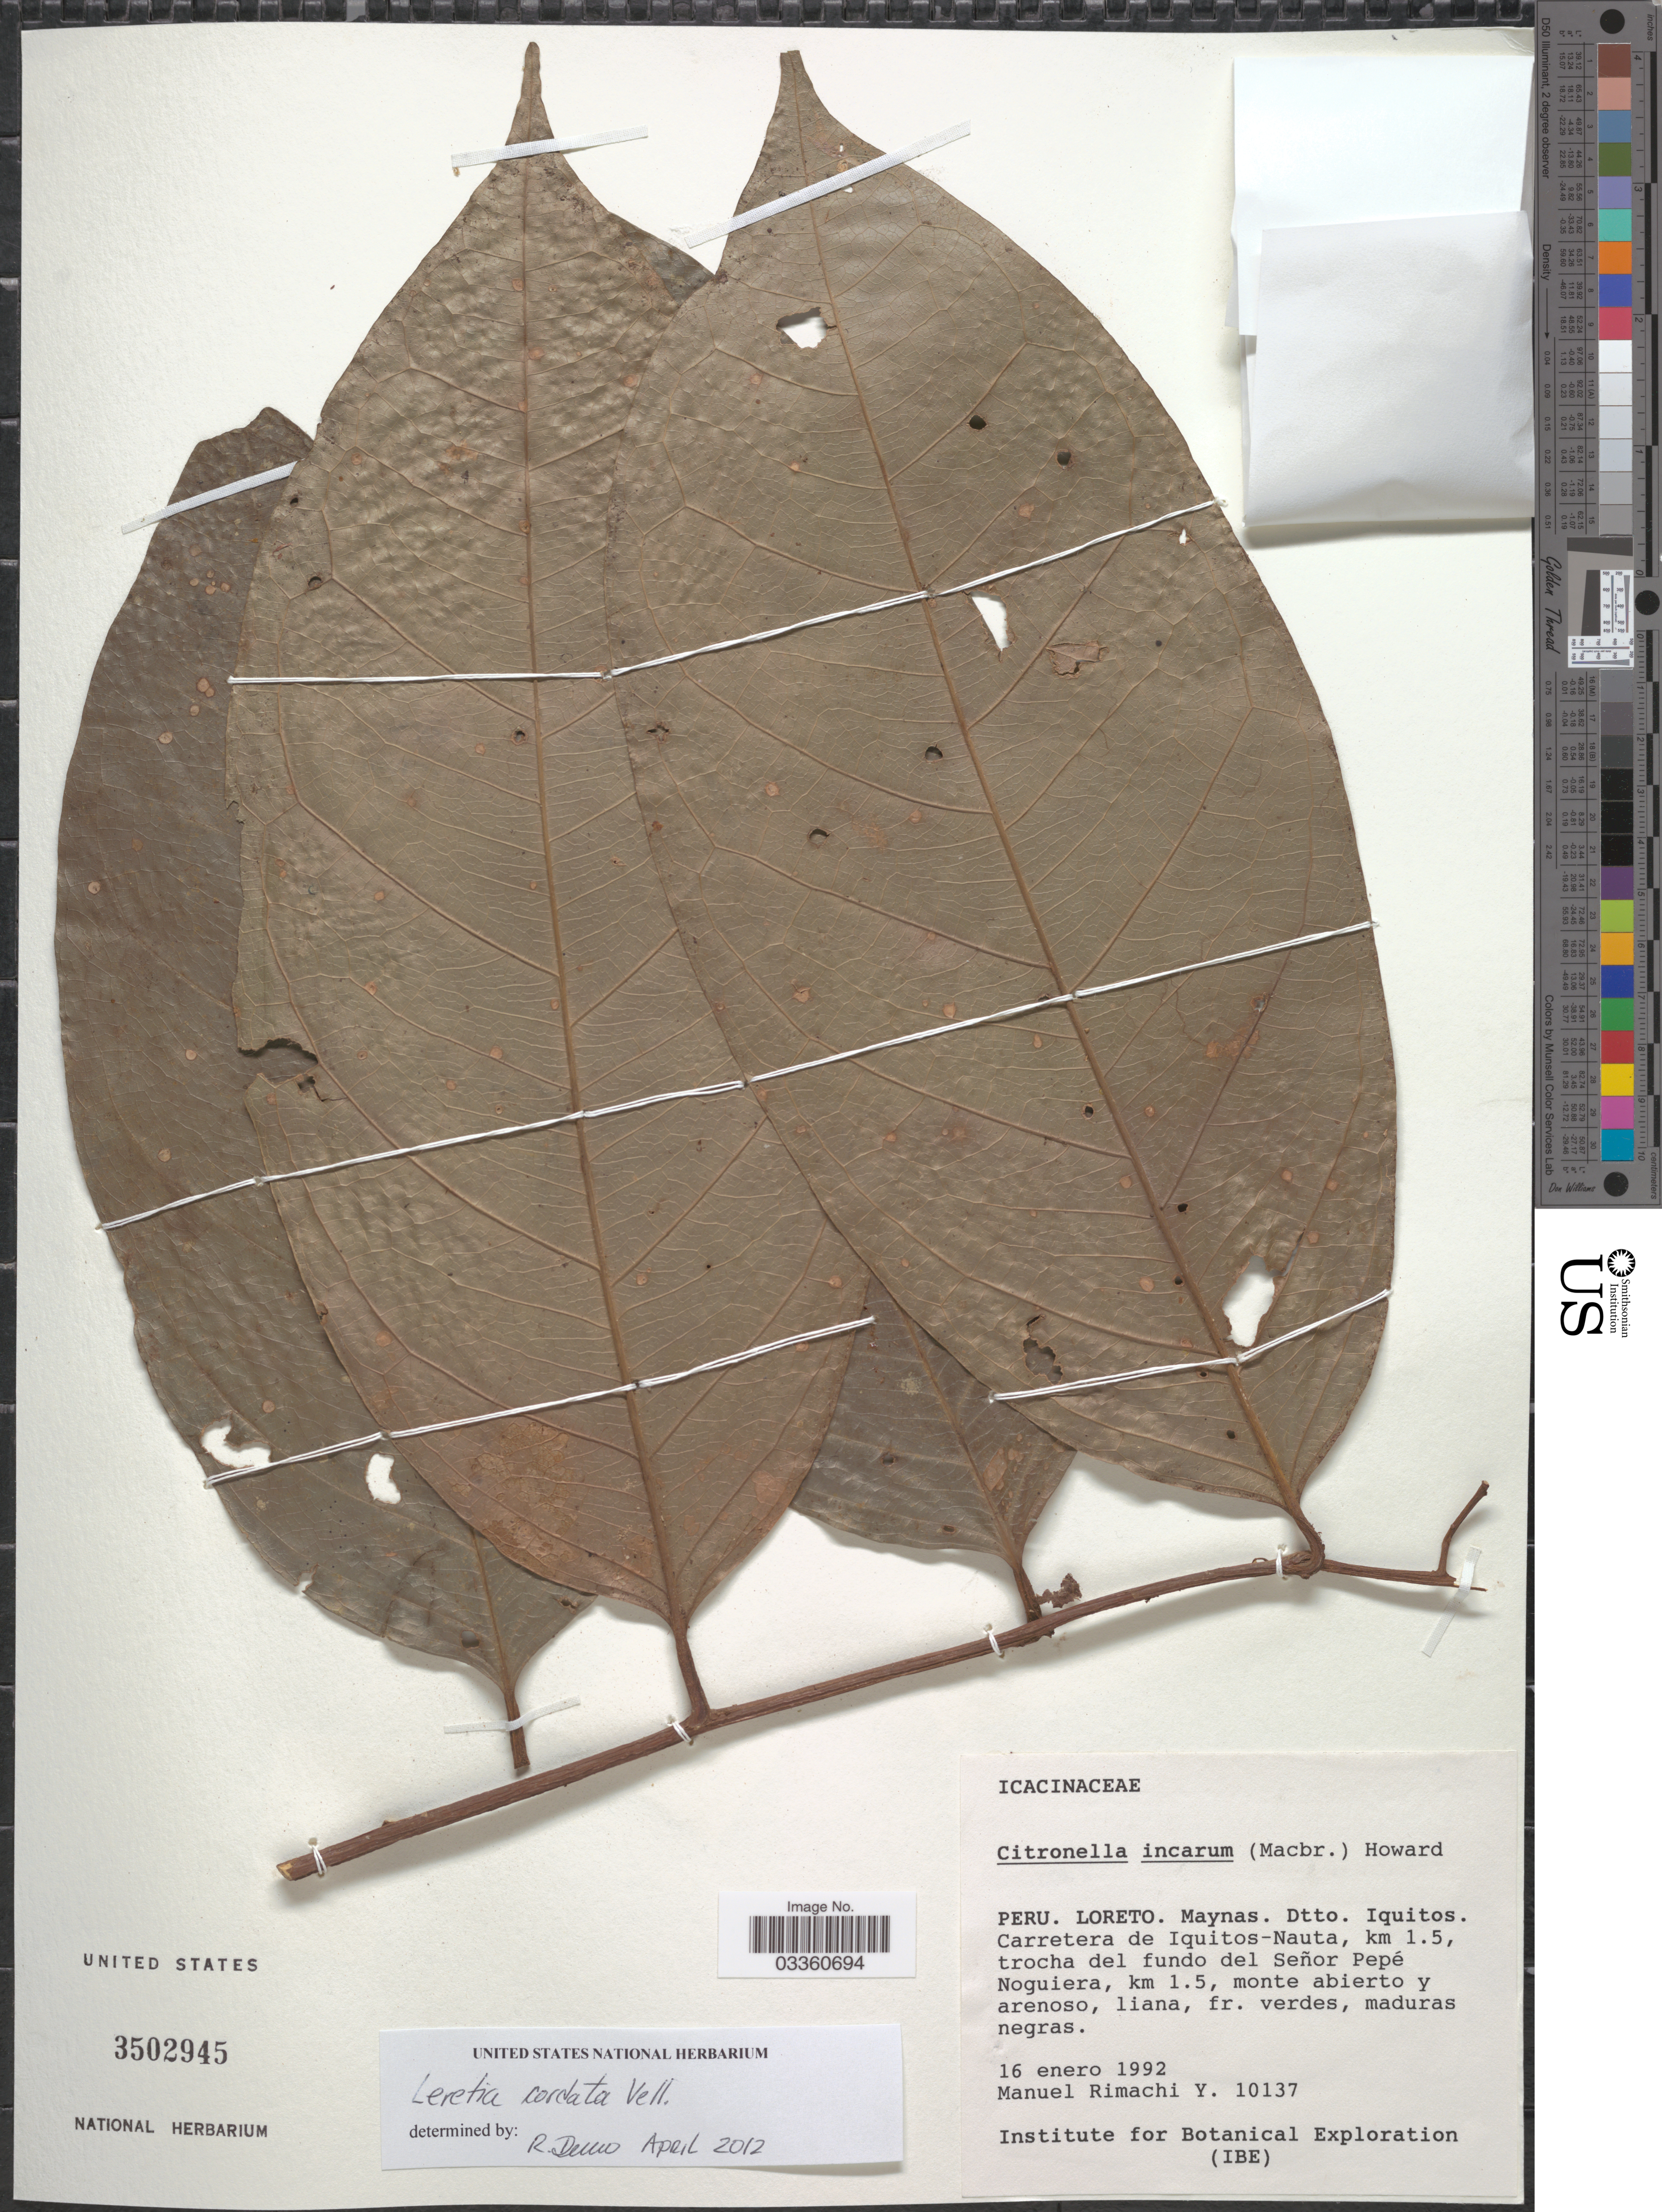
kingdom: Plantae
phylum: Tracheophyta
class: Magnoliopsida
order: Icacinales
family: Icacinaceae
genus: Leretia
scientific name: Leretia cordata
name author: Vell.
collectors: M. Rimachi Y.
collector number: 10137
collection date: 1992-01-16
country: Peru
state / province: Loreto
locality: Maynas. Dtto. Iquitos. Carretera de Iquitos-Nauta, km 1.5, trocha del fundo del Señor Pepé Noguiera, km 1.5.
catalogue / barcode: US 3502945